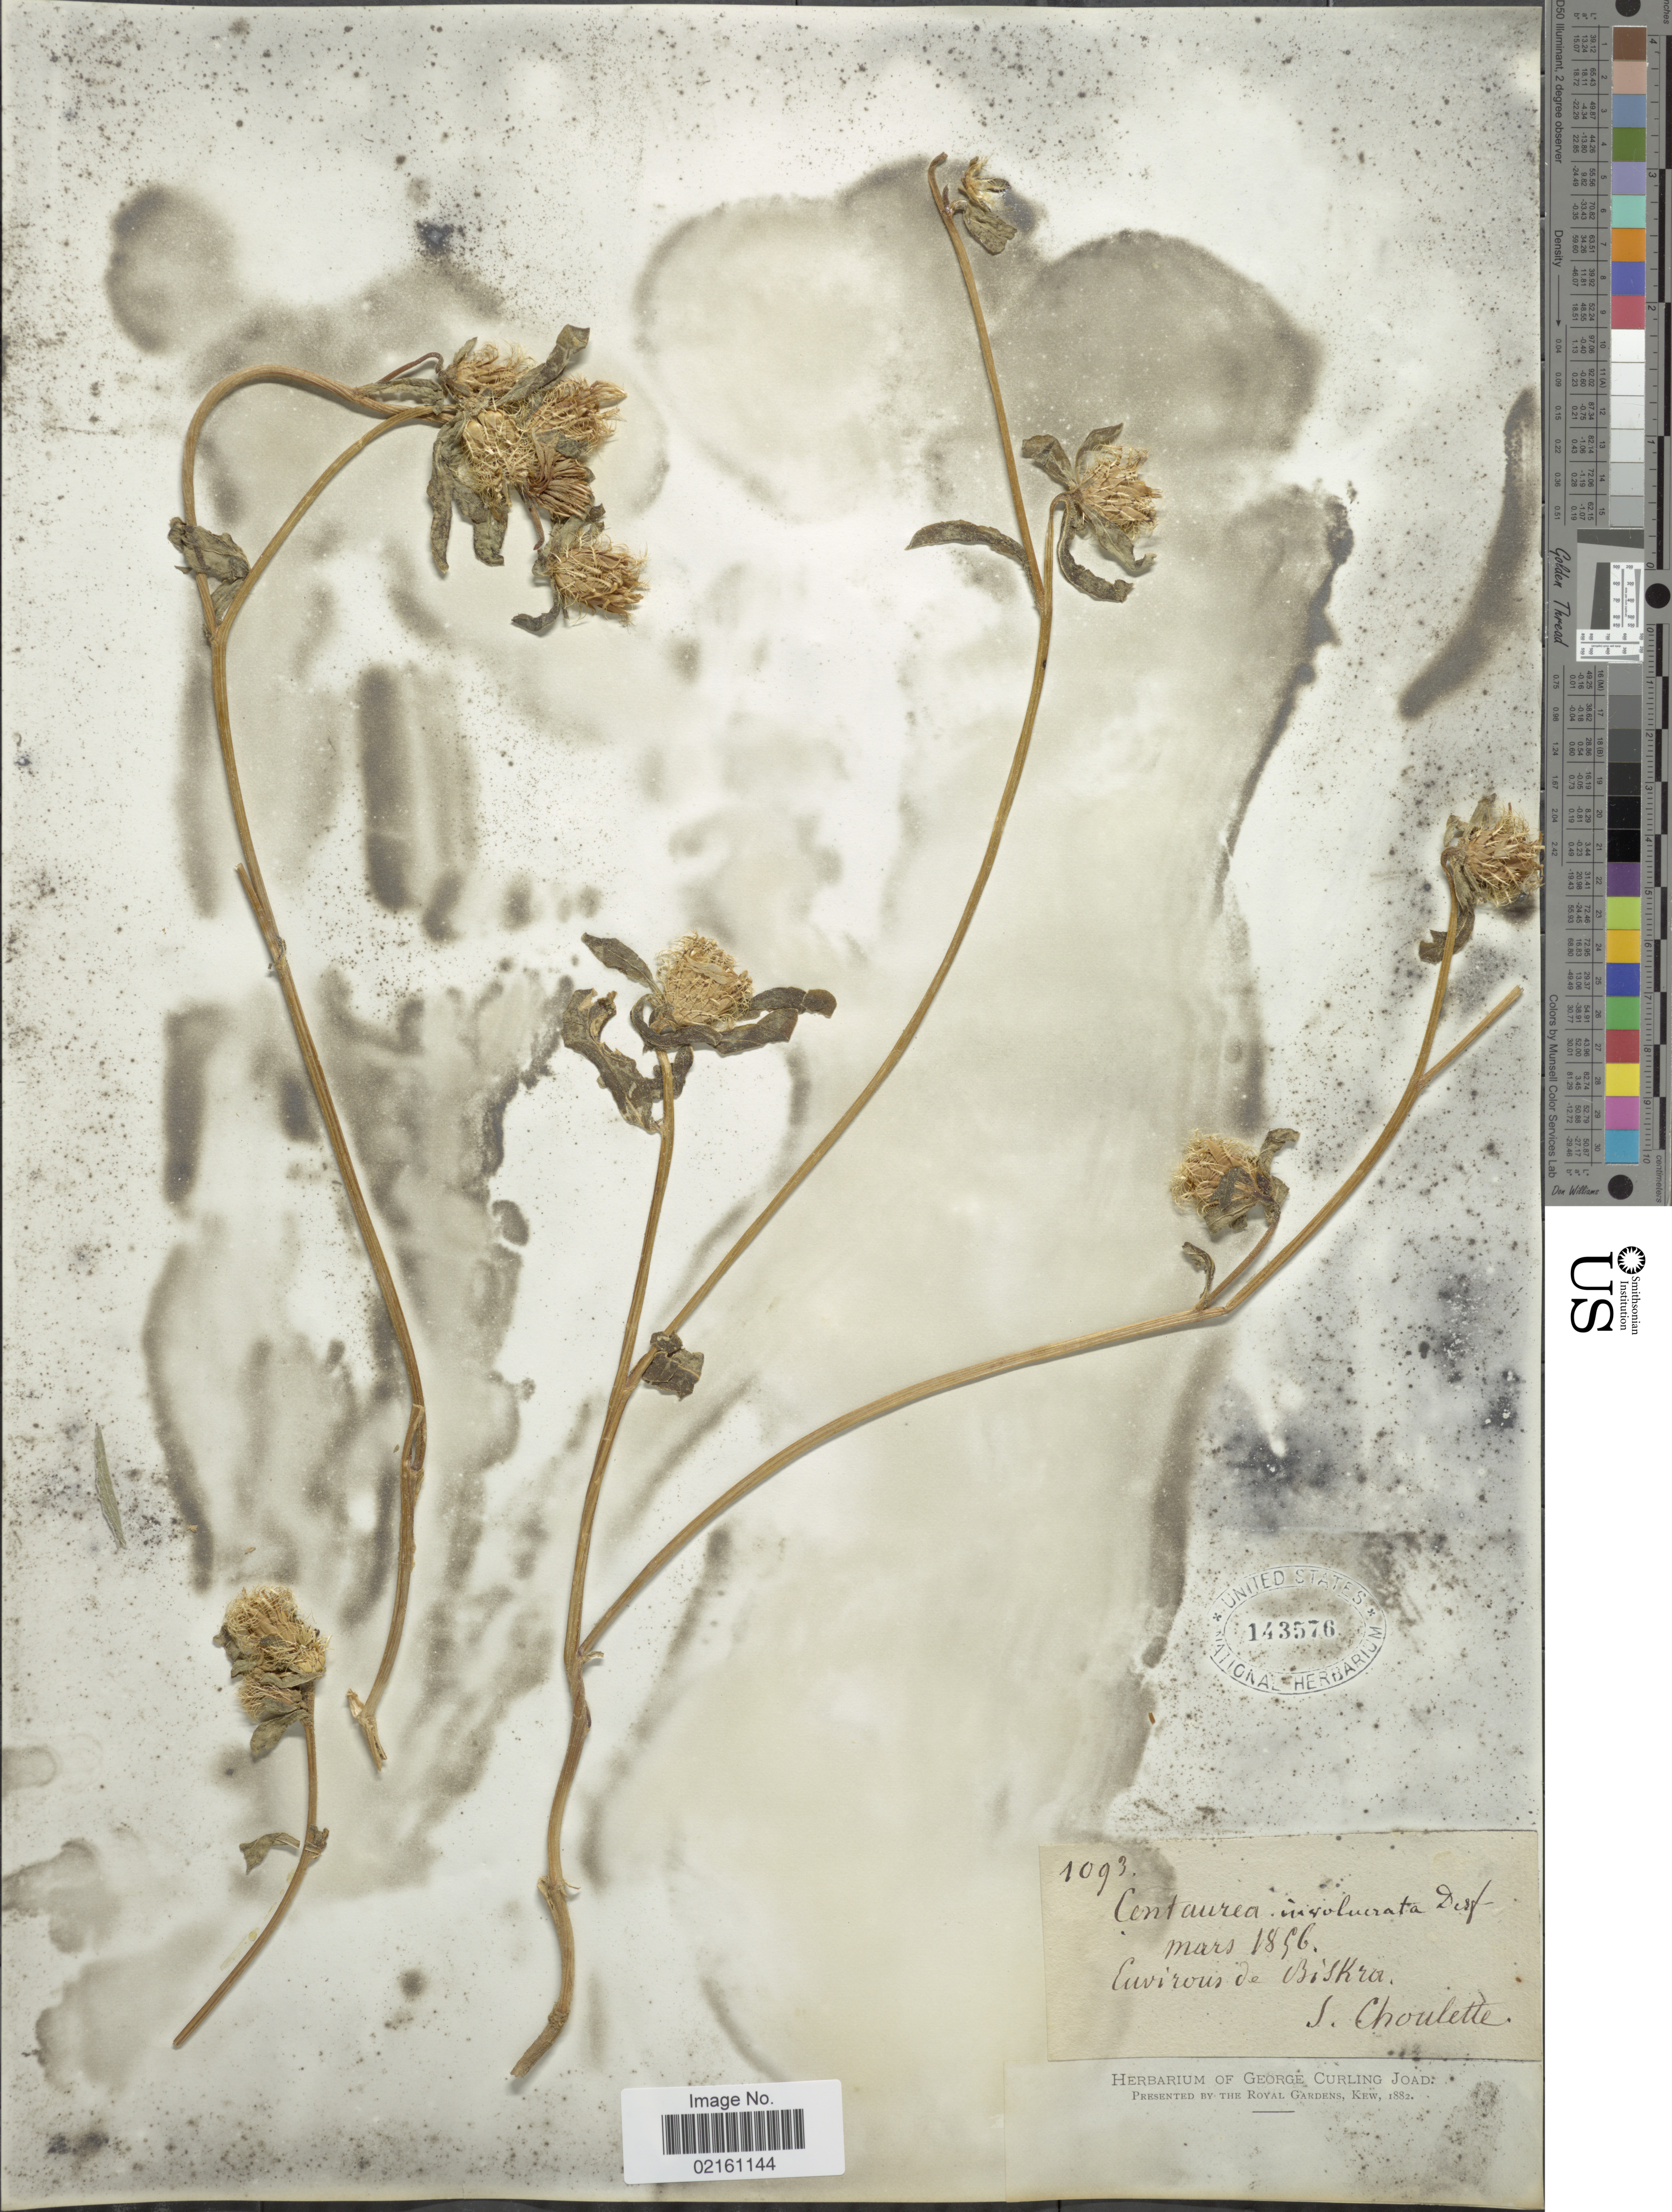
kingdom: Plantae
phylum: Tracheophyta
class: Magnoliopsida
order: Asterales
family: Asteraceae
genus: Centaurea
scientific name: Centaurea involucrata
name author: Desf.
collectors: S. Choulette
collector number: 1093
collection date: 1856-03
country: Algeria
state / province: Biskra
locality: Environs de Biskra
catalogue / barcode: US 143576